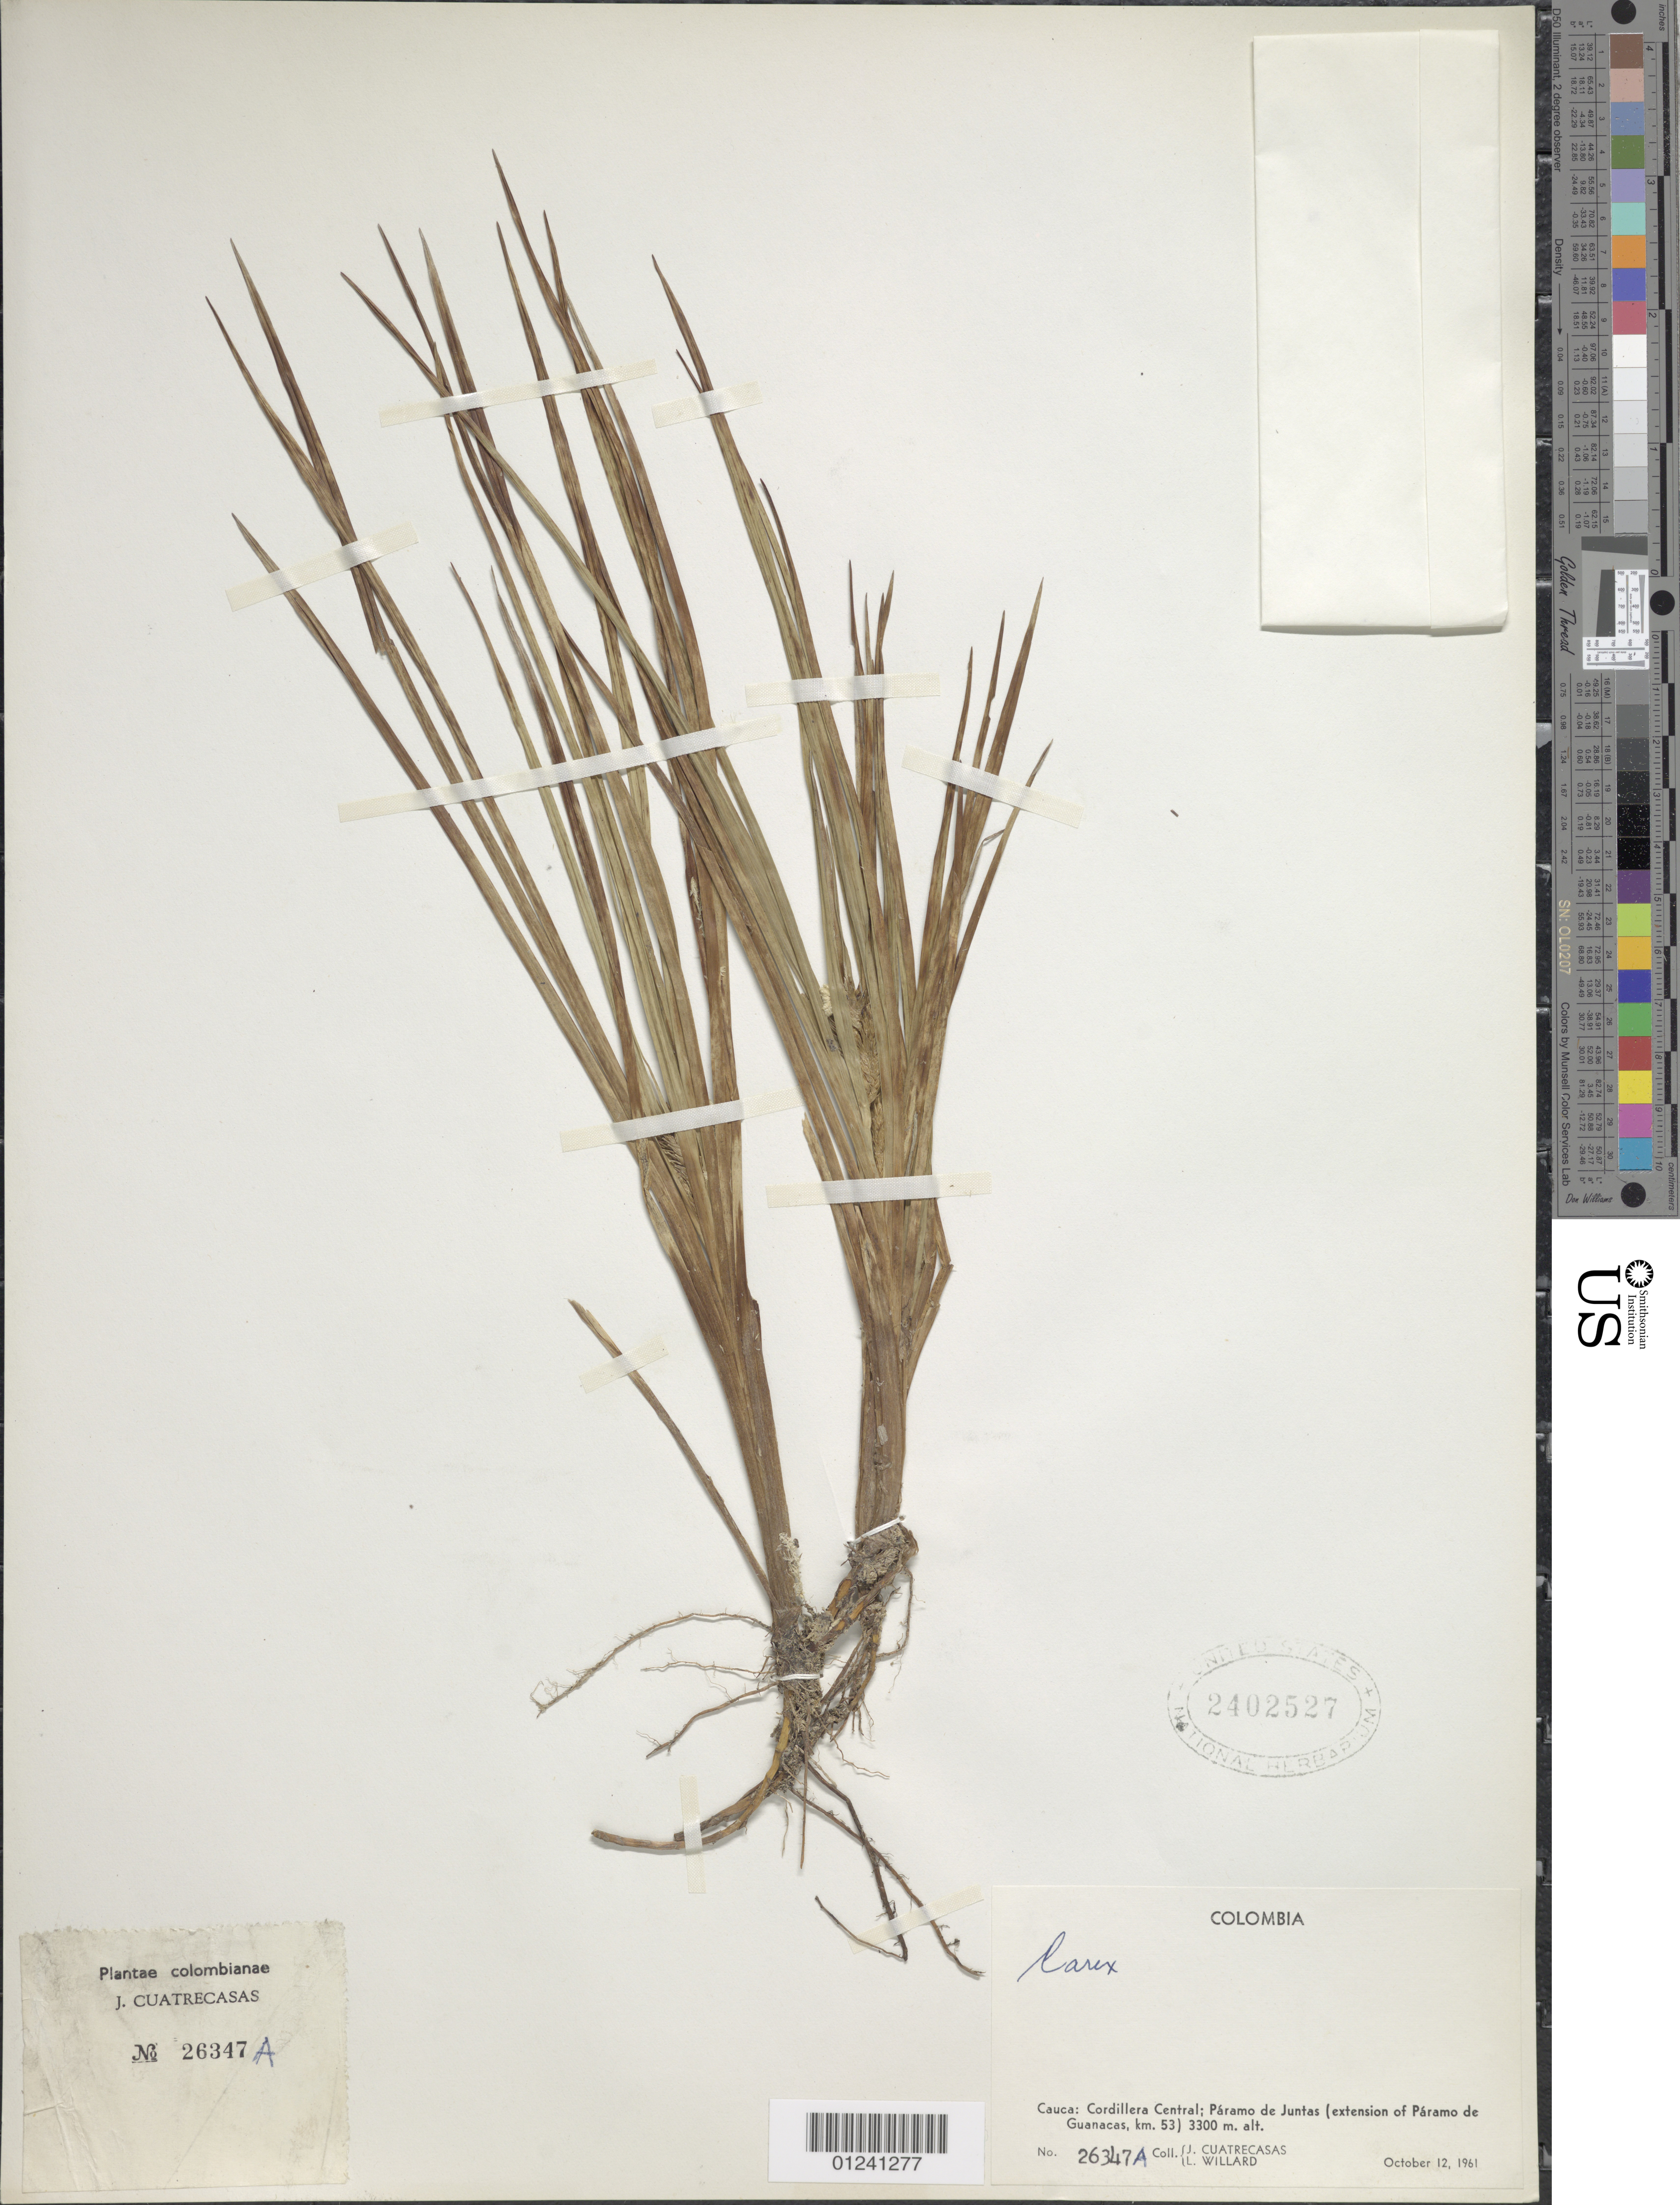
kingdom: Plantae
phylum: Tracheophyta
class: Liliopsida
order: Poales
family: Cyperaceae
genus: Carex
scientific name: Carex tamana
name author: Steyerm.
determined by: Jimnéz-Mejias, Pedro, (UPOS), Universidad Pablo de Olavide (SPAIN)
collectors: J. Cuatrecasas & L. Willard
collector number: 26347A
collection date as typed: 12 October 1961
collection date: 1961-10-12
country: Colombia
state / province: Cauca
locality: Cordillera Central: Páramo de Juntas (extension of Páramo de Guanacas, km 53)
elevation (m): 3300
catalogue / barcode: US 2402527